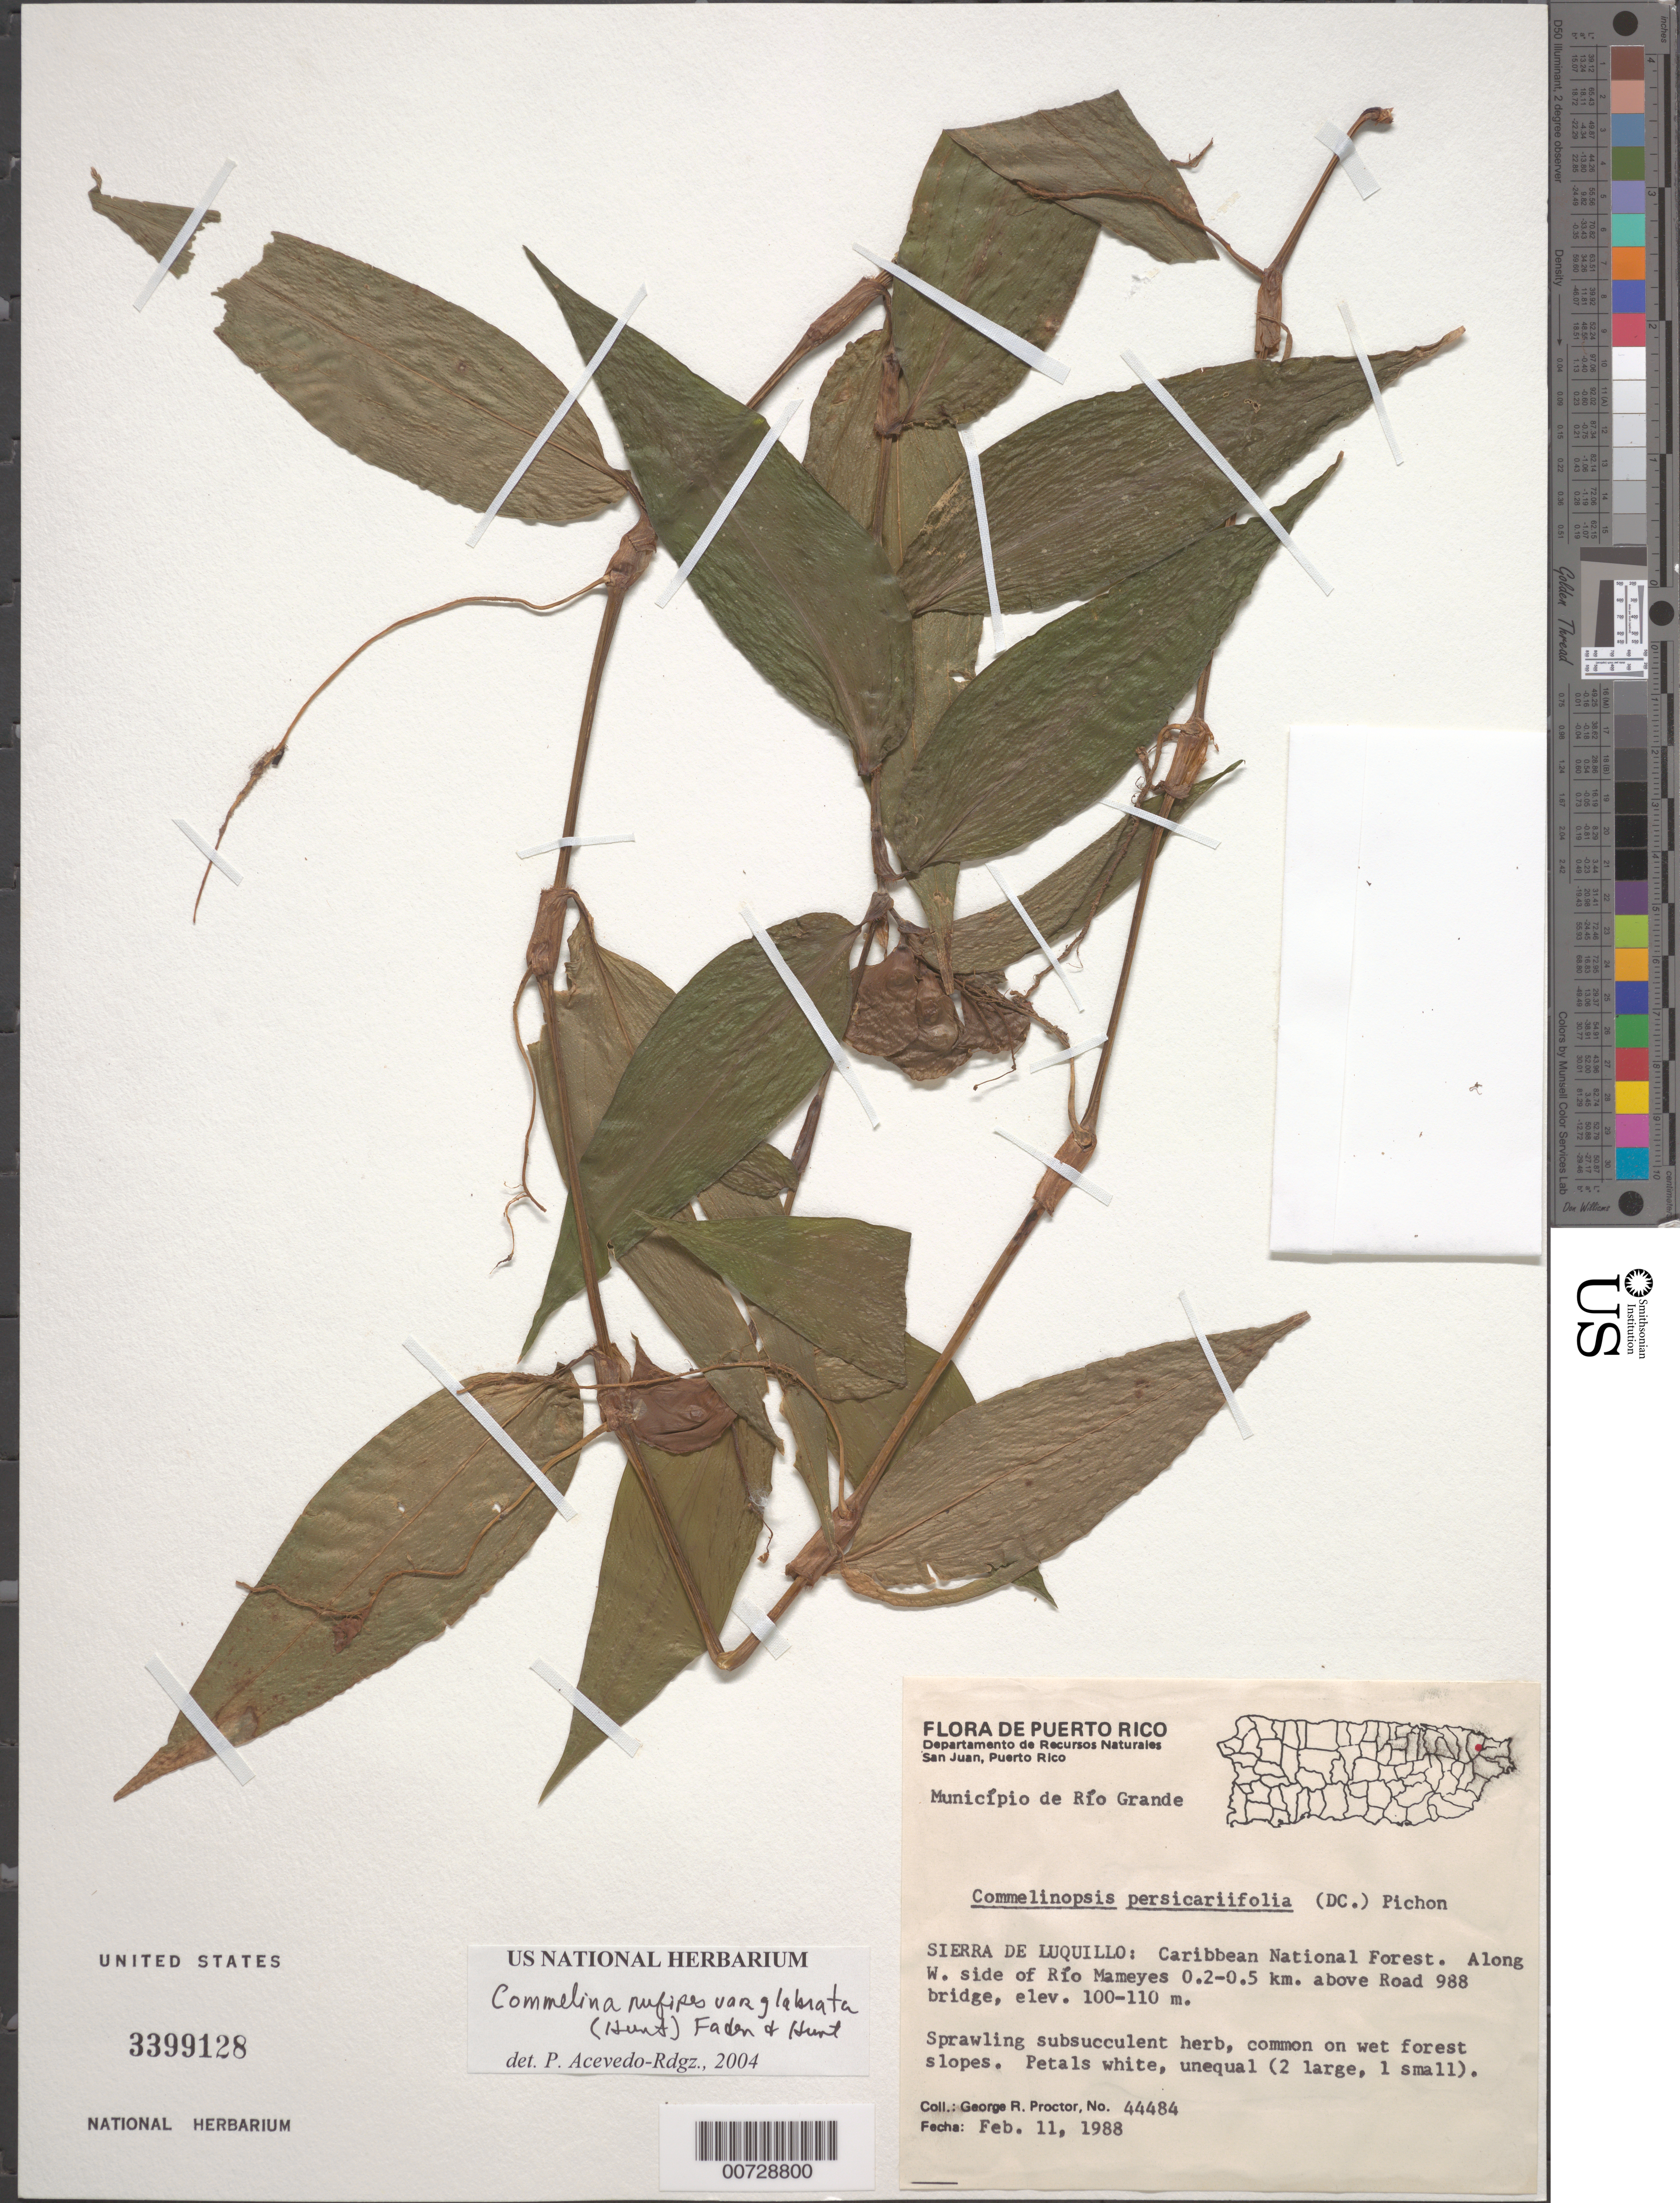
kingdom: Plantae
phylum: Tracheophyta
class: Liliopsida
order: Commelinales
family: Commelinaceae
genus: Commelina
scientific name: Commelina rufipes var. glabrata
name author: (D.R. Hunt) Faden & D.R. Hunt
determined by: Acevedo-Rodríguez, P., (BOT), Smithsonian Institution - National Museum of Natural History (UNITED STATES)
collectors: G. R. Proctor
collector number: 44484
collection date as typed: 11 Feb 1988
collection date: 1988-02-11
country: Puerto Rico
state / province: Río Grande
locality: Mun. Río Grande, Sierra de Luquillo: Carib. Natl. Forest, along W side of Río Mameyes 0.2-0.5 km above Road 988 bridge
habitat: Wet forest slopes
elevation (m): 100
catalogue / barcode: US 3399128